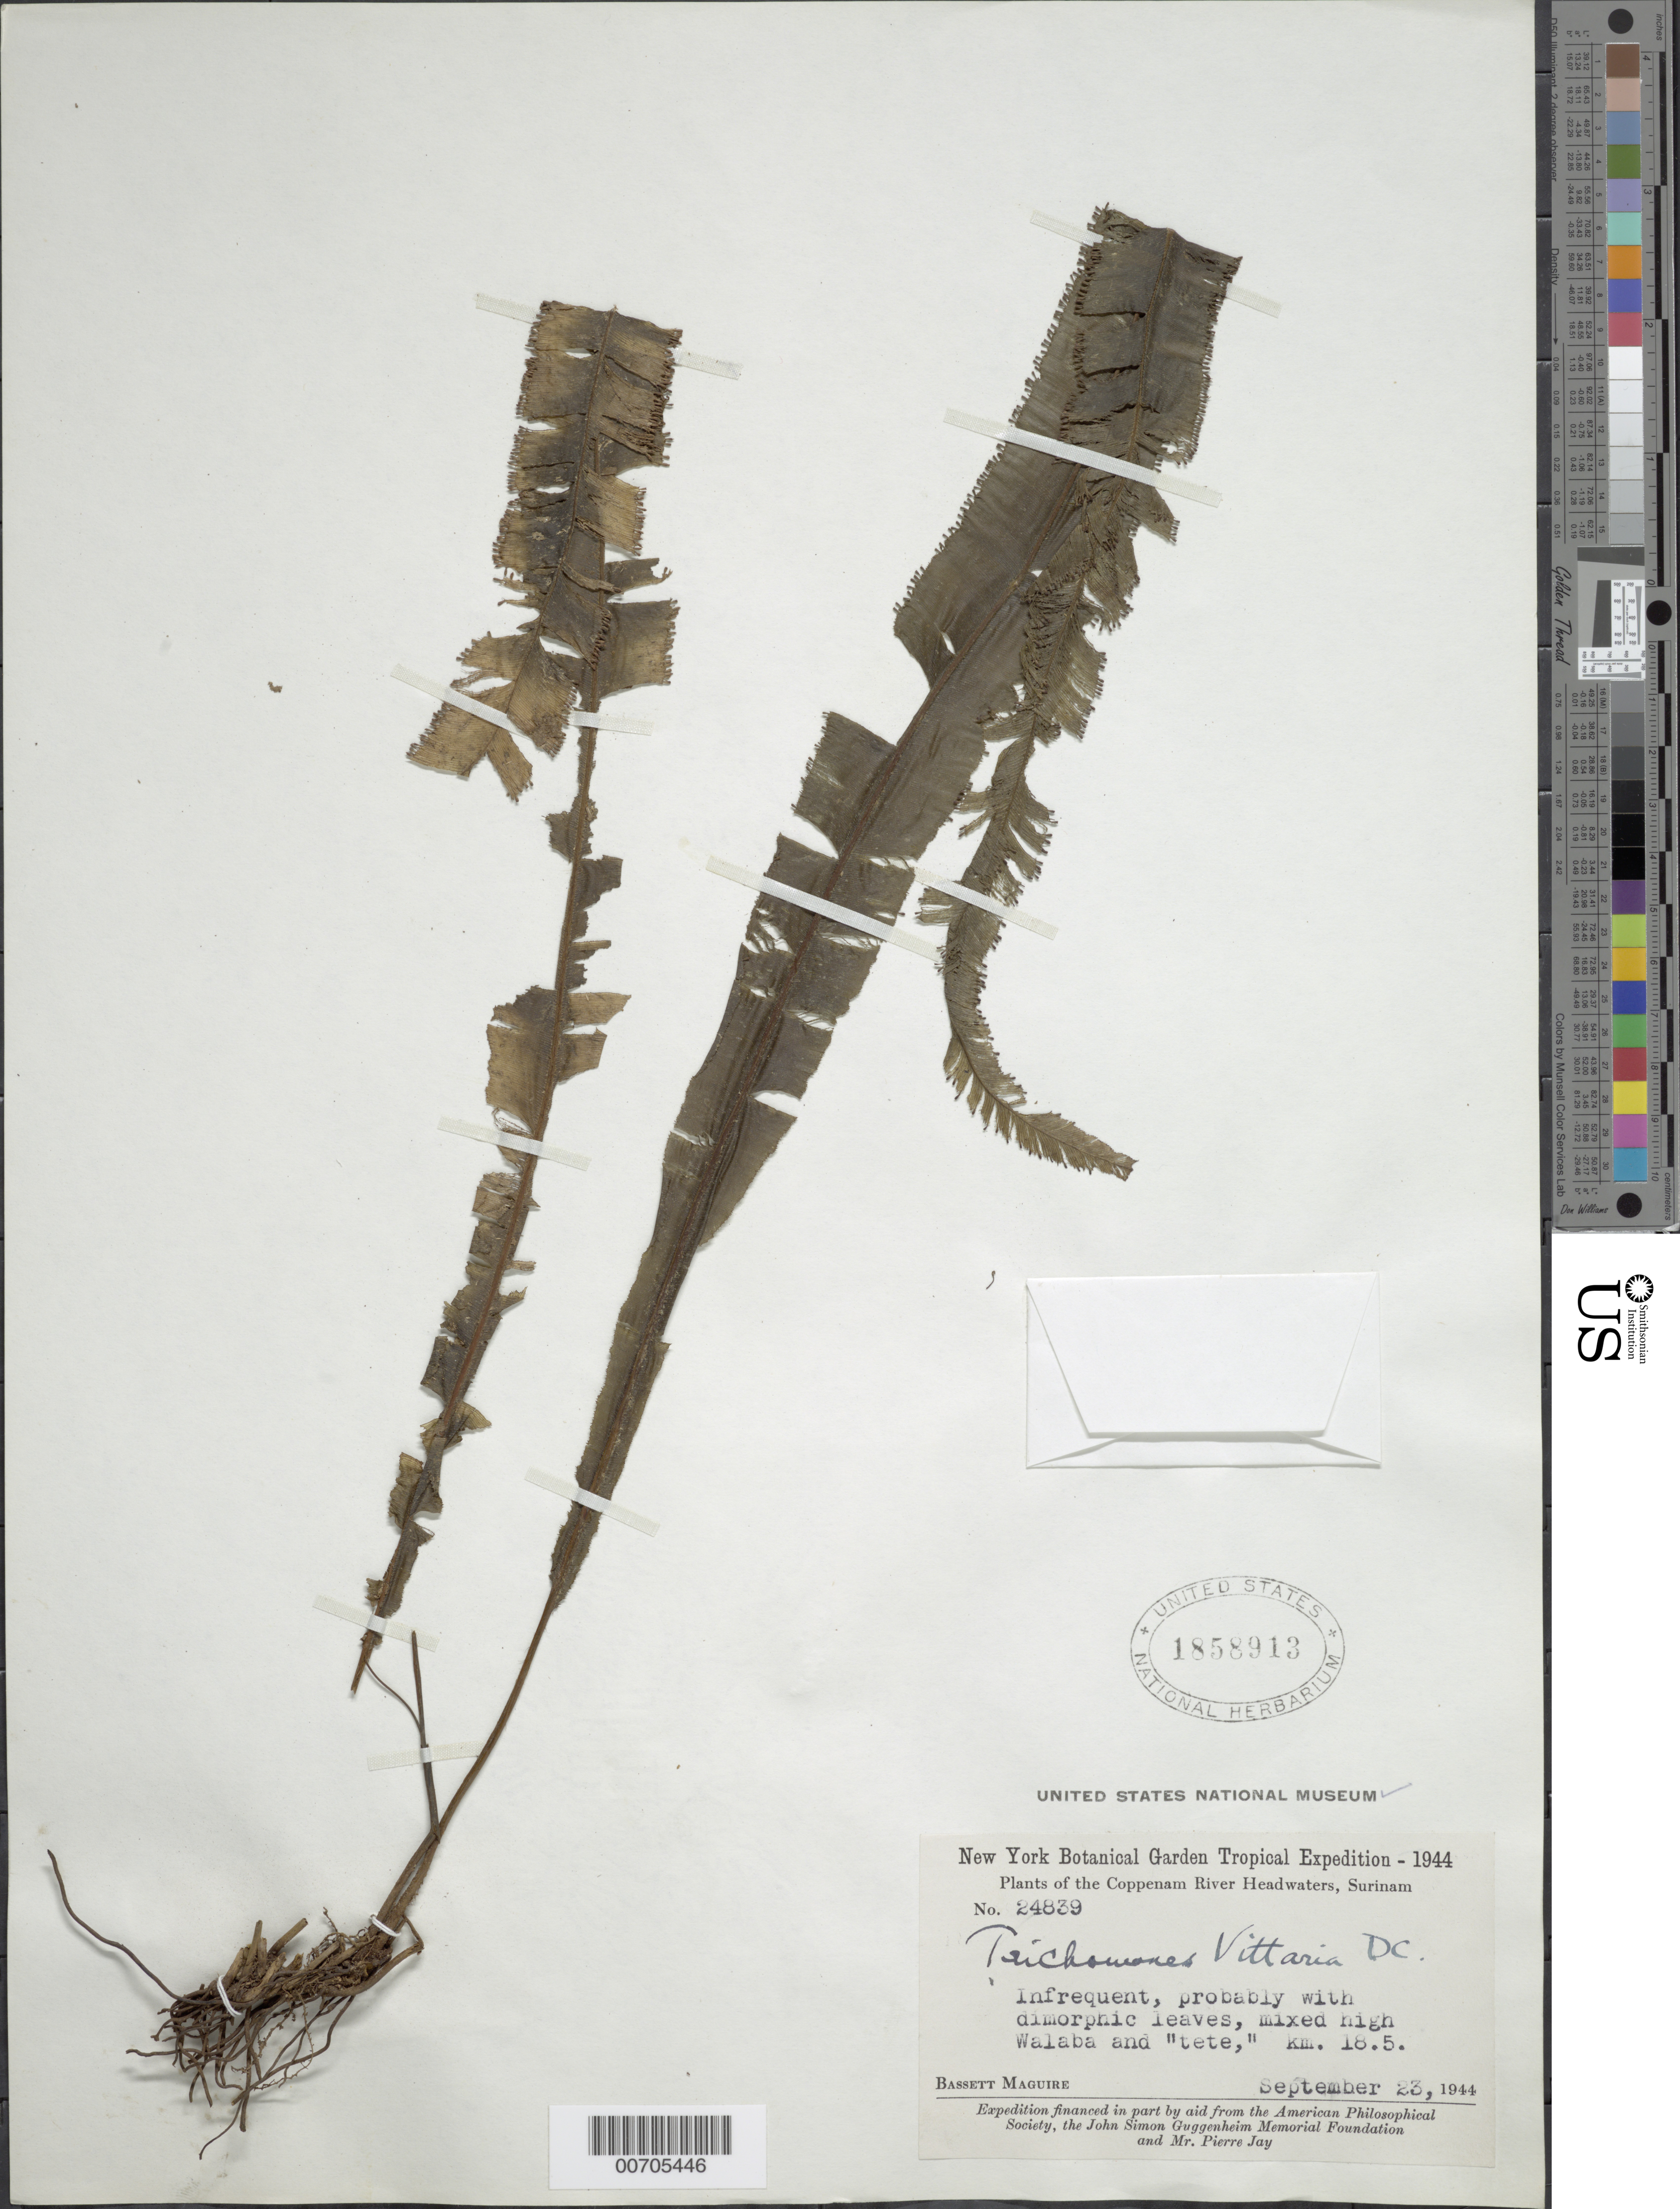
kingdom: Plantae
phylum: Tracheophyta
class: Polypodiopsida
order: Hymenophyllales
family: Hymenophyllaceae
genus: Trichomanes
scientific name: Trichomanes vittaria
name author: DC. ex Poir.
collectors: B. Maguire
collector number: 24839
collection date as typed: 23-Sep-44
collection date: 1944-09-23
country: Suriname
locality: Tafelberg (Table Mountain), Coppename River Headwaters, km 18.5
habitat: Mixed high Wallaba and "tete"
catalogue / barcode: US 1858913